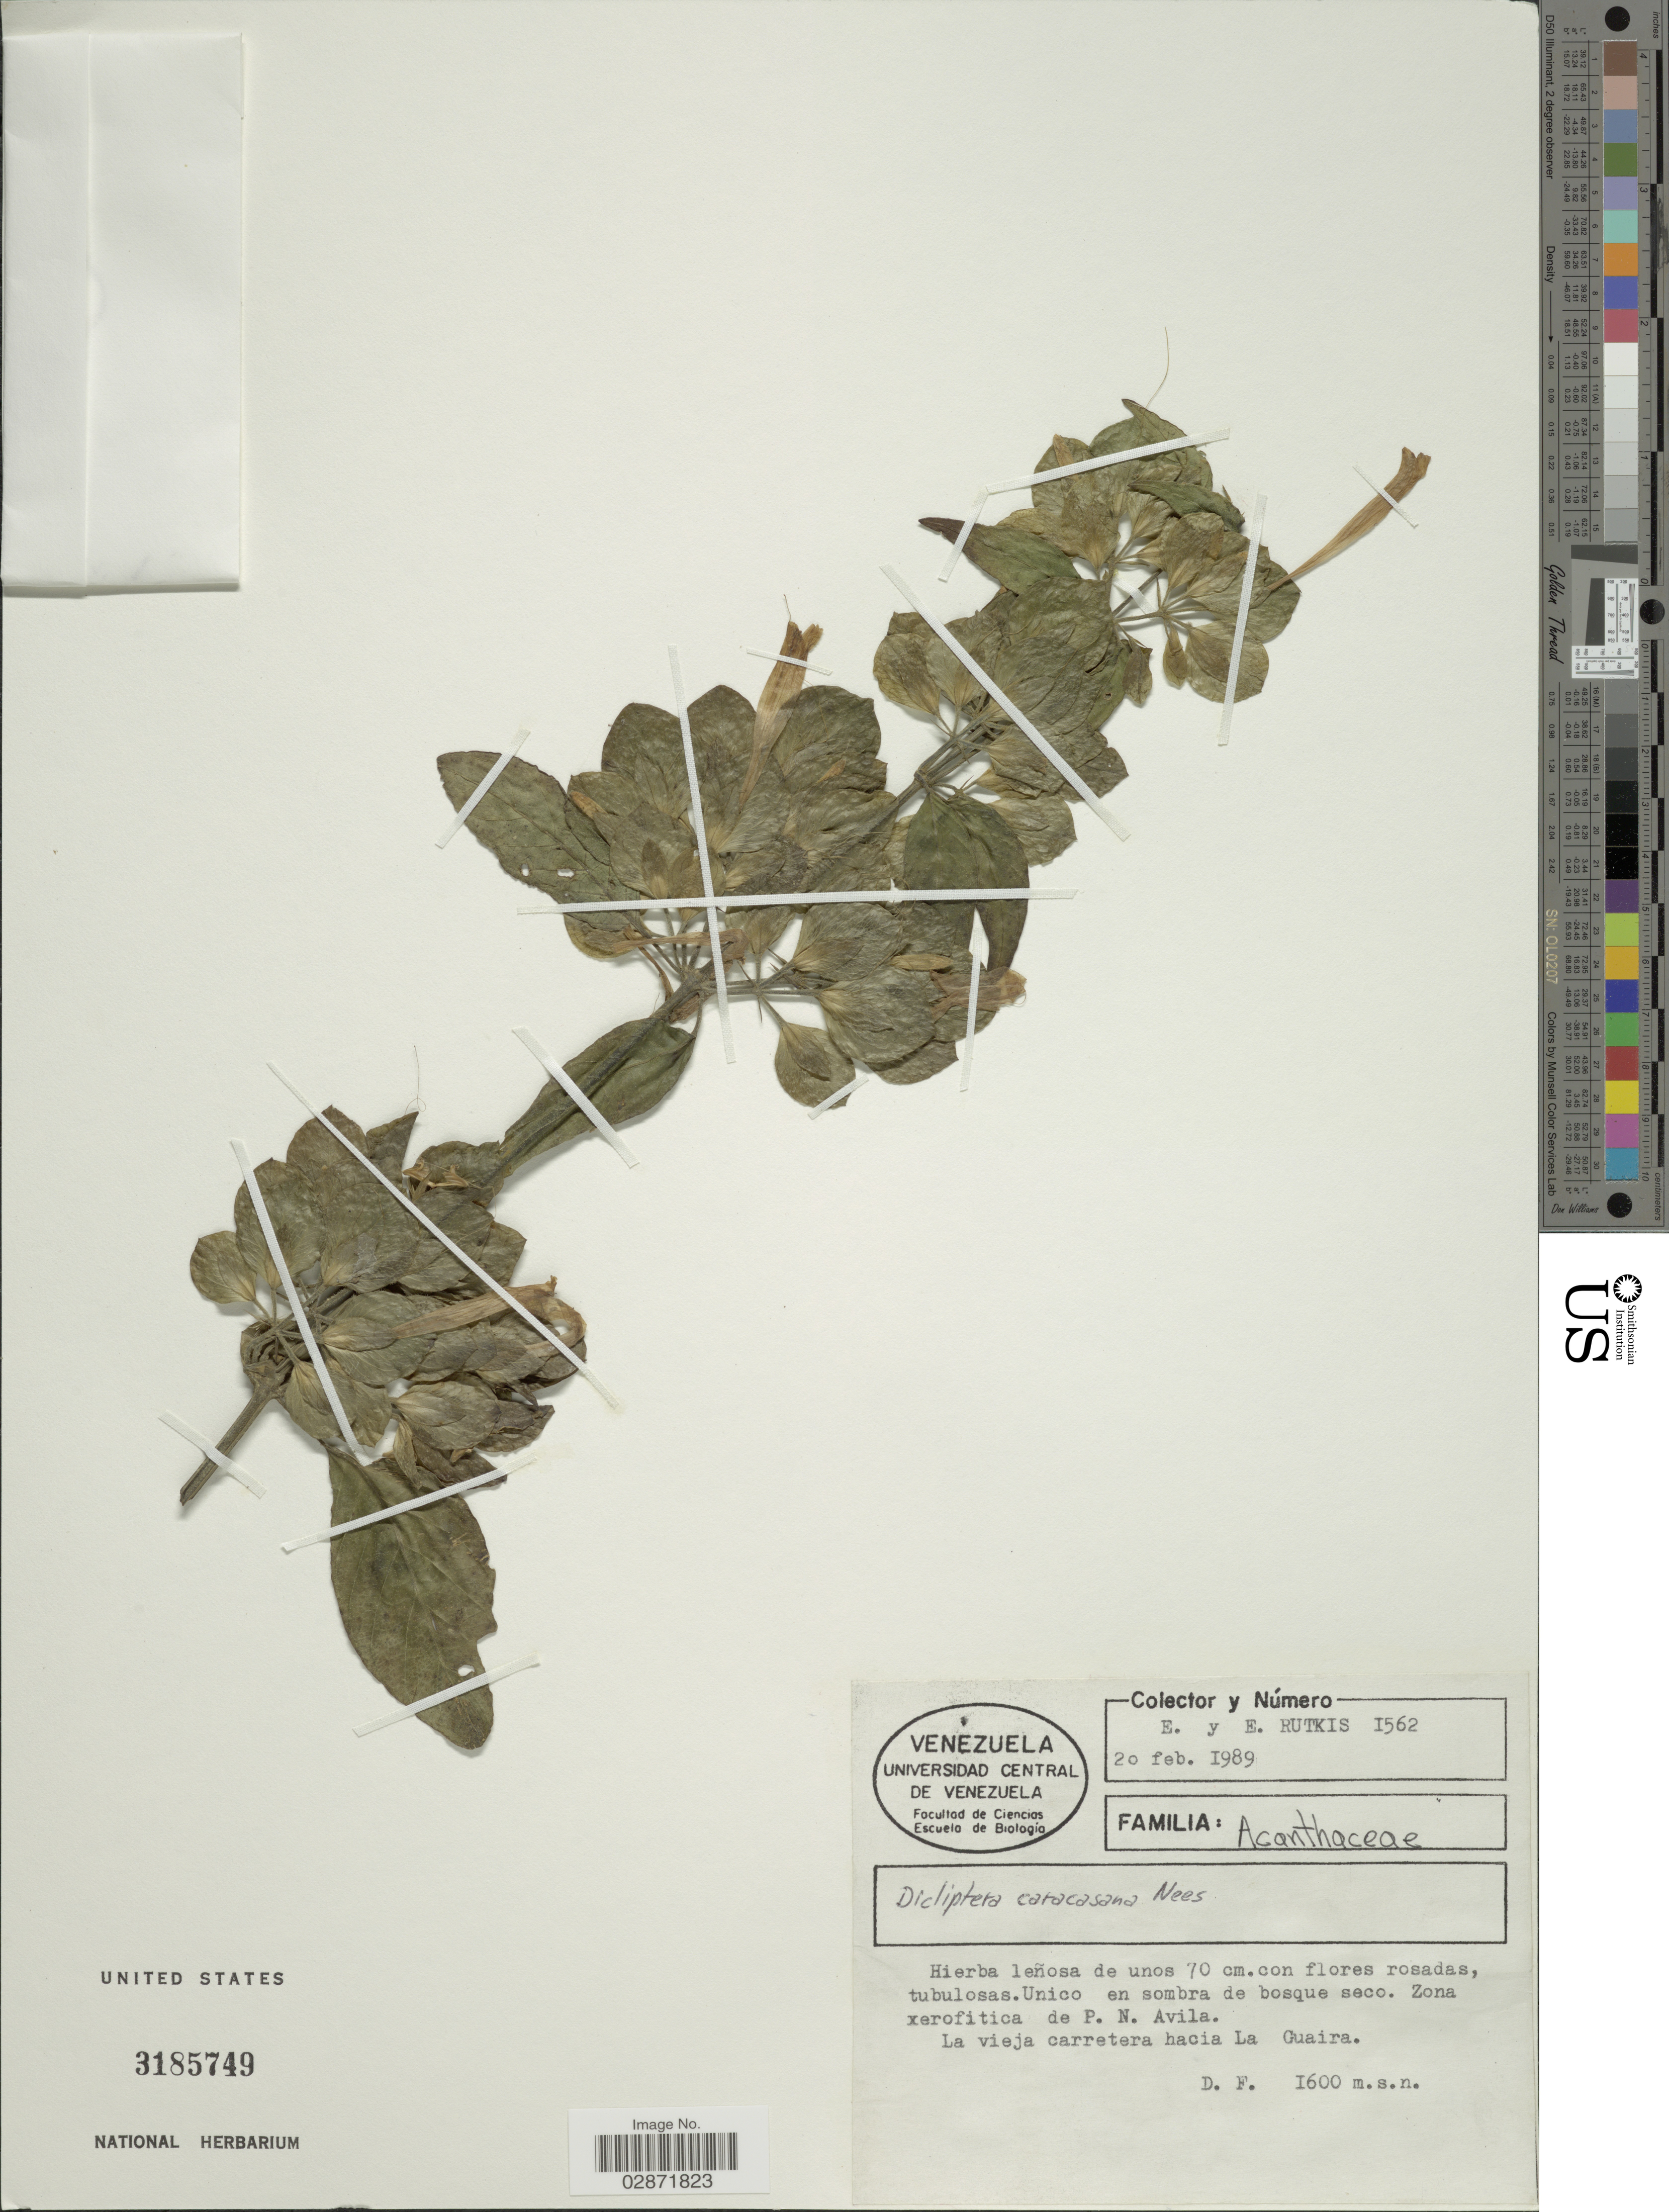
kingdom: Plantae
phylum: Tracheophyta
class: Magnoliopsida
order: Lamiales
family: Acanthaceae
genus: Dicliptera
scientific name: Dicliptera caracasana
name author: Nees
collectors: E. Rutkis & E. Rutkis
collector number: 1562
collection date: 1989-02-20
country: Venezuela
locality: La vieja carretera hacia La Guaira, D.F.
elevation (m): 1600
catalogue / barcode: US 3185749